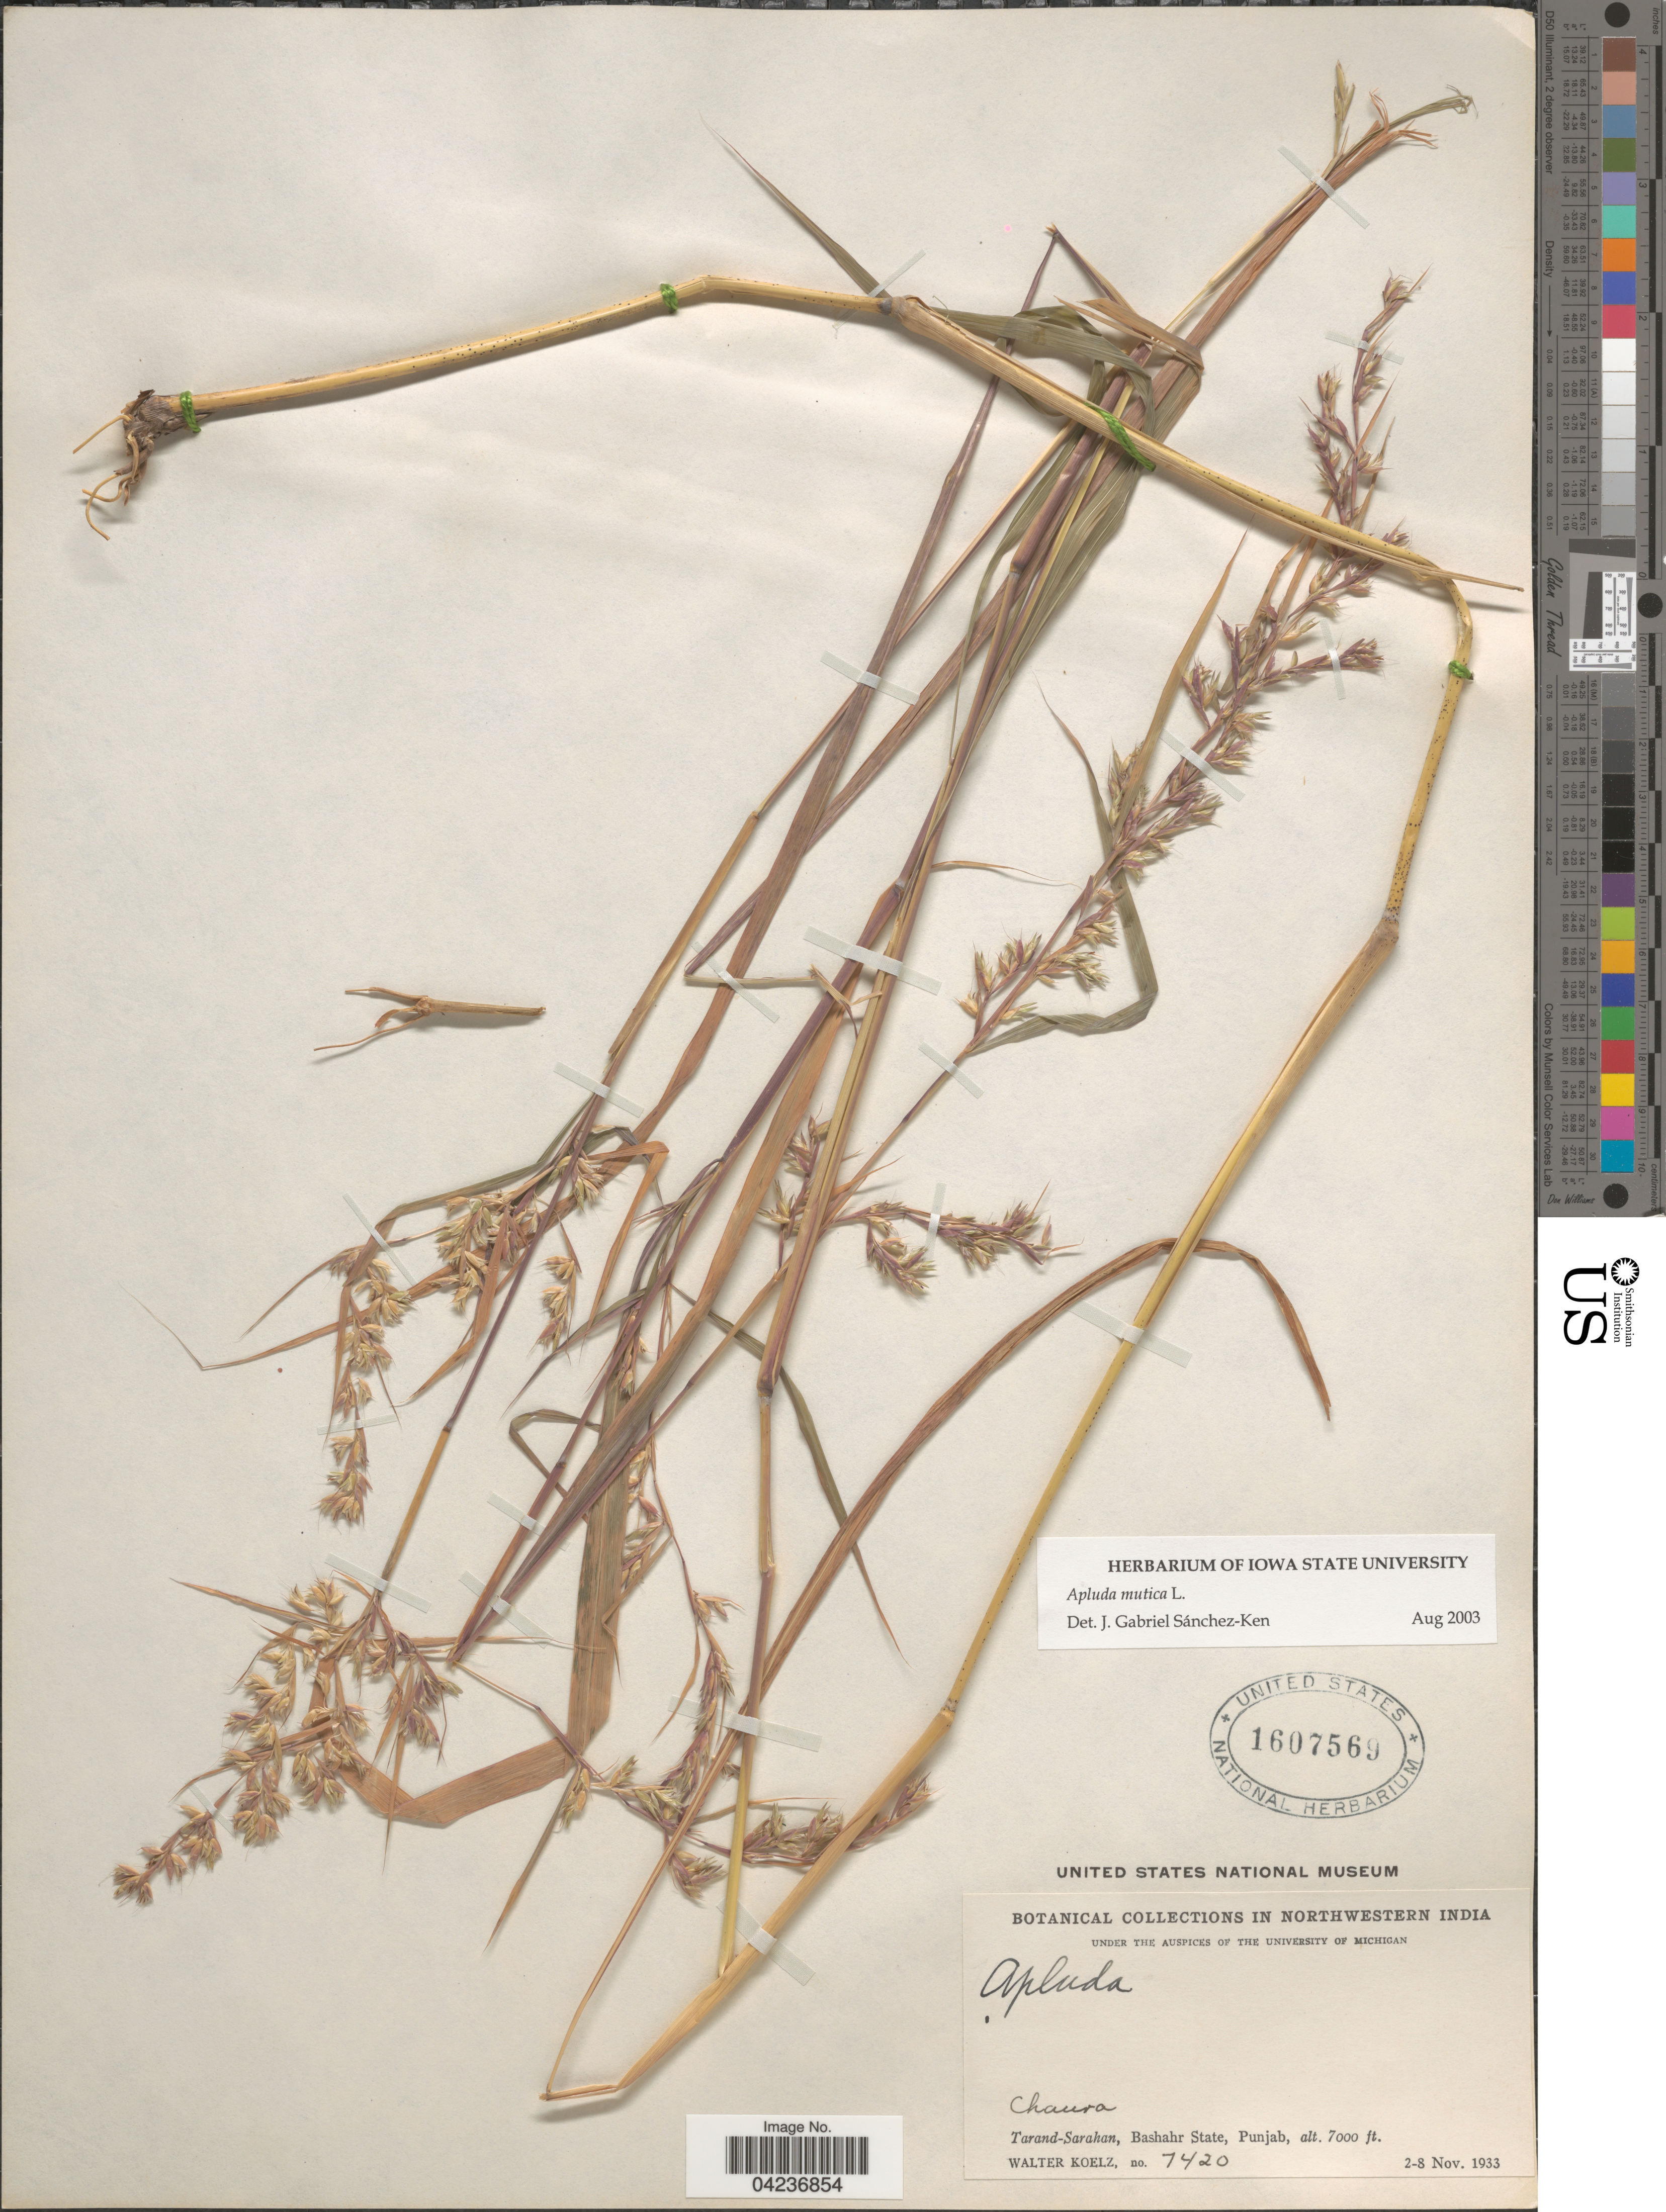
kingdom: Plantae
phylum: Tracheophyta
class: Liliopsida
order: Poales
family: Poaceae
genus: Apluda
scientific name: Apluda mutica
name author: L.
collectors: W. N. Koelz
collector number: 7420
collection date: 1933-11-02/1933-11-08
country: India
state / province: Punjab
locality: In northwestern India. Chaura. Tarand-Sarahan, Bashahr State.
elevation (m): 2134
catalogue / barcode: US 1607569